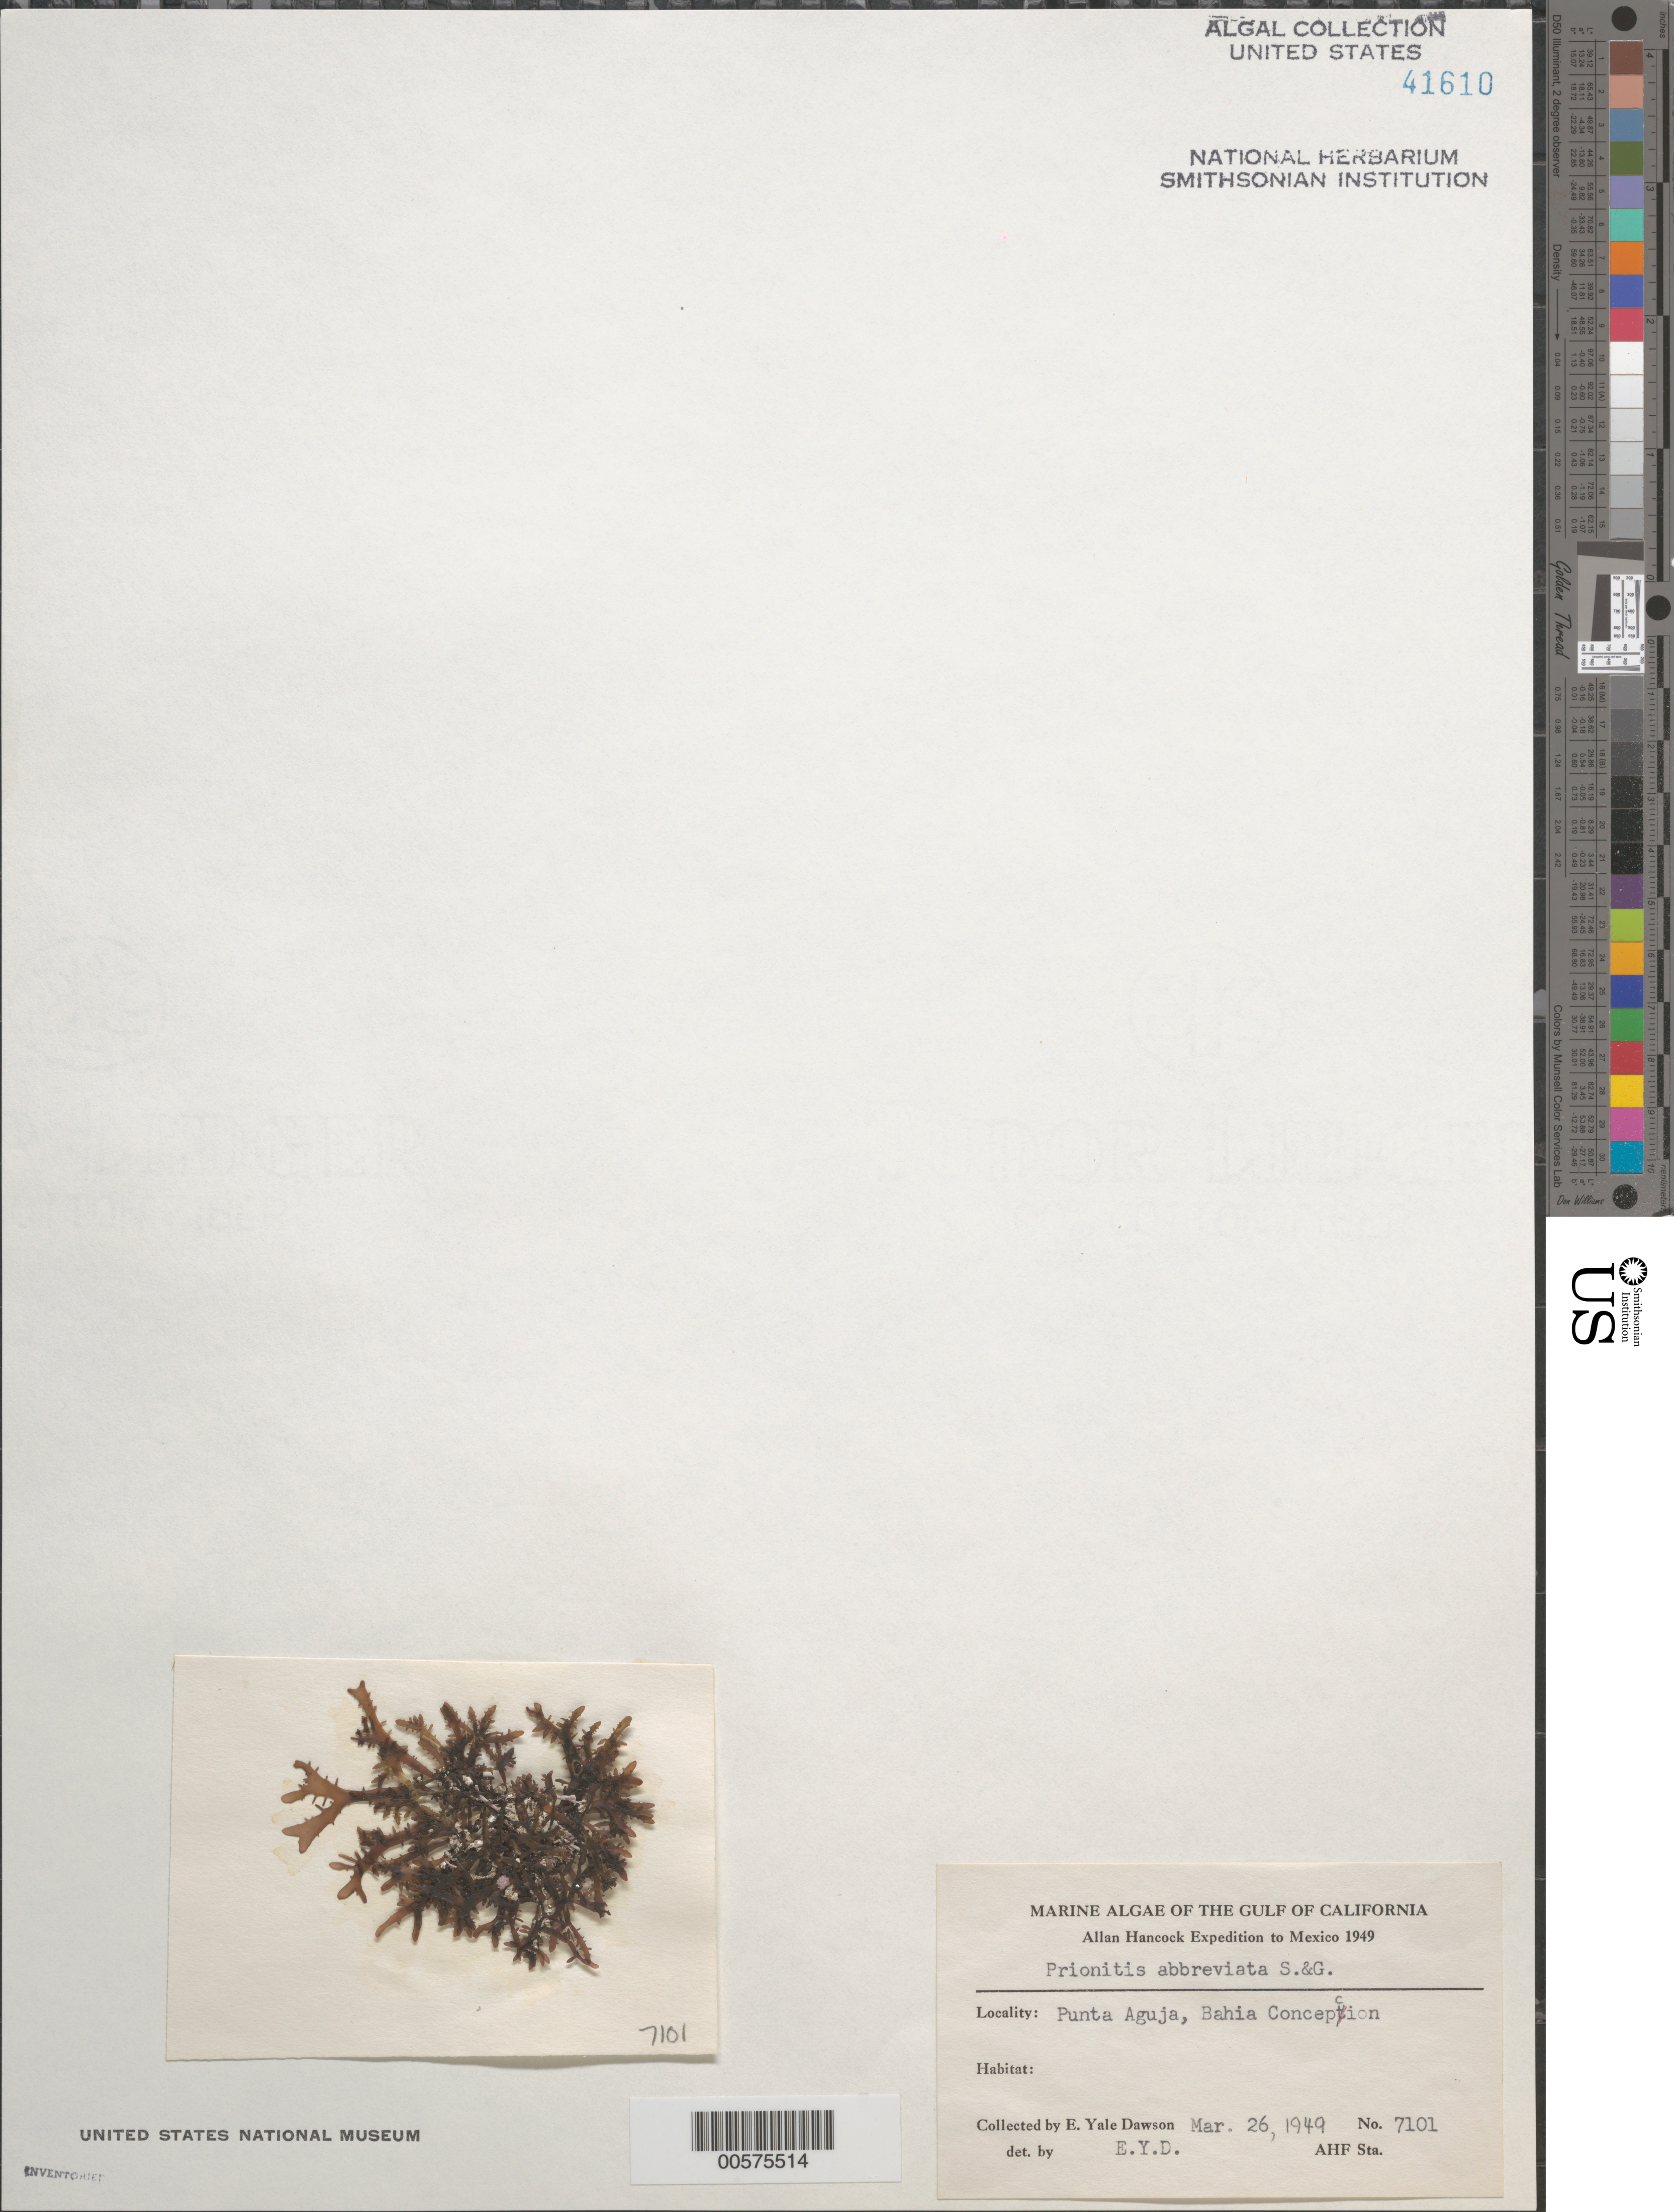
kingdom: Plantae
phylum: Rhodophyta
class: Florideophyceae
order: Cryptonemiales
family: Cryptonemiaceae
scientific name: Prionitis abbreviata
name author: Setchell & N.L. Gardner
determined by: Dawson, E. Y.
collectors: E. Y. Dawson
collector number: EYD 7101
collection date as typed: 26 Mar 1949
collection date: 1949-03-26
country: Mexico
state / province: Baja California Sur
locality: Punta Aguja, Bahia Concepcion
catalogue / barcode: US 41610